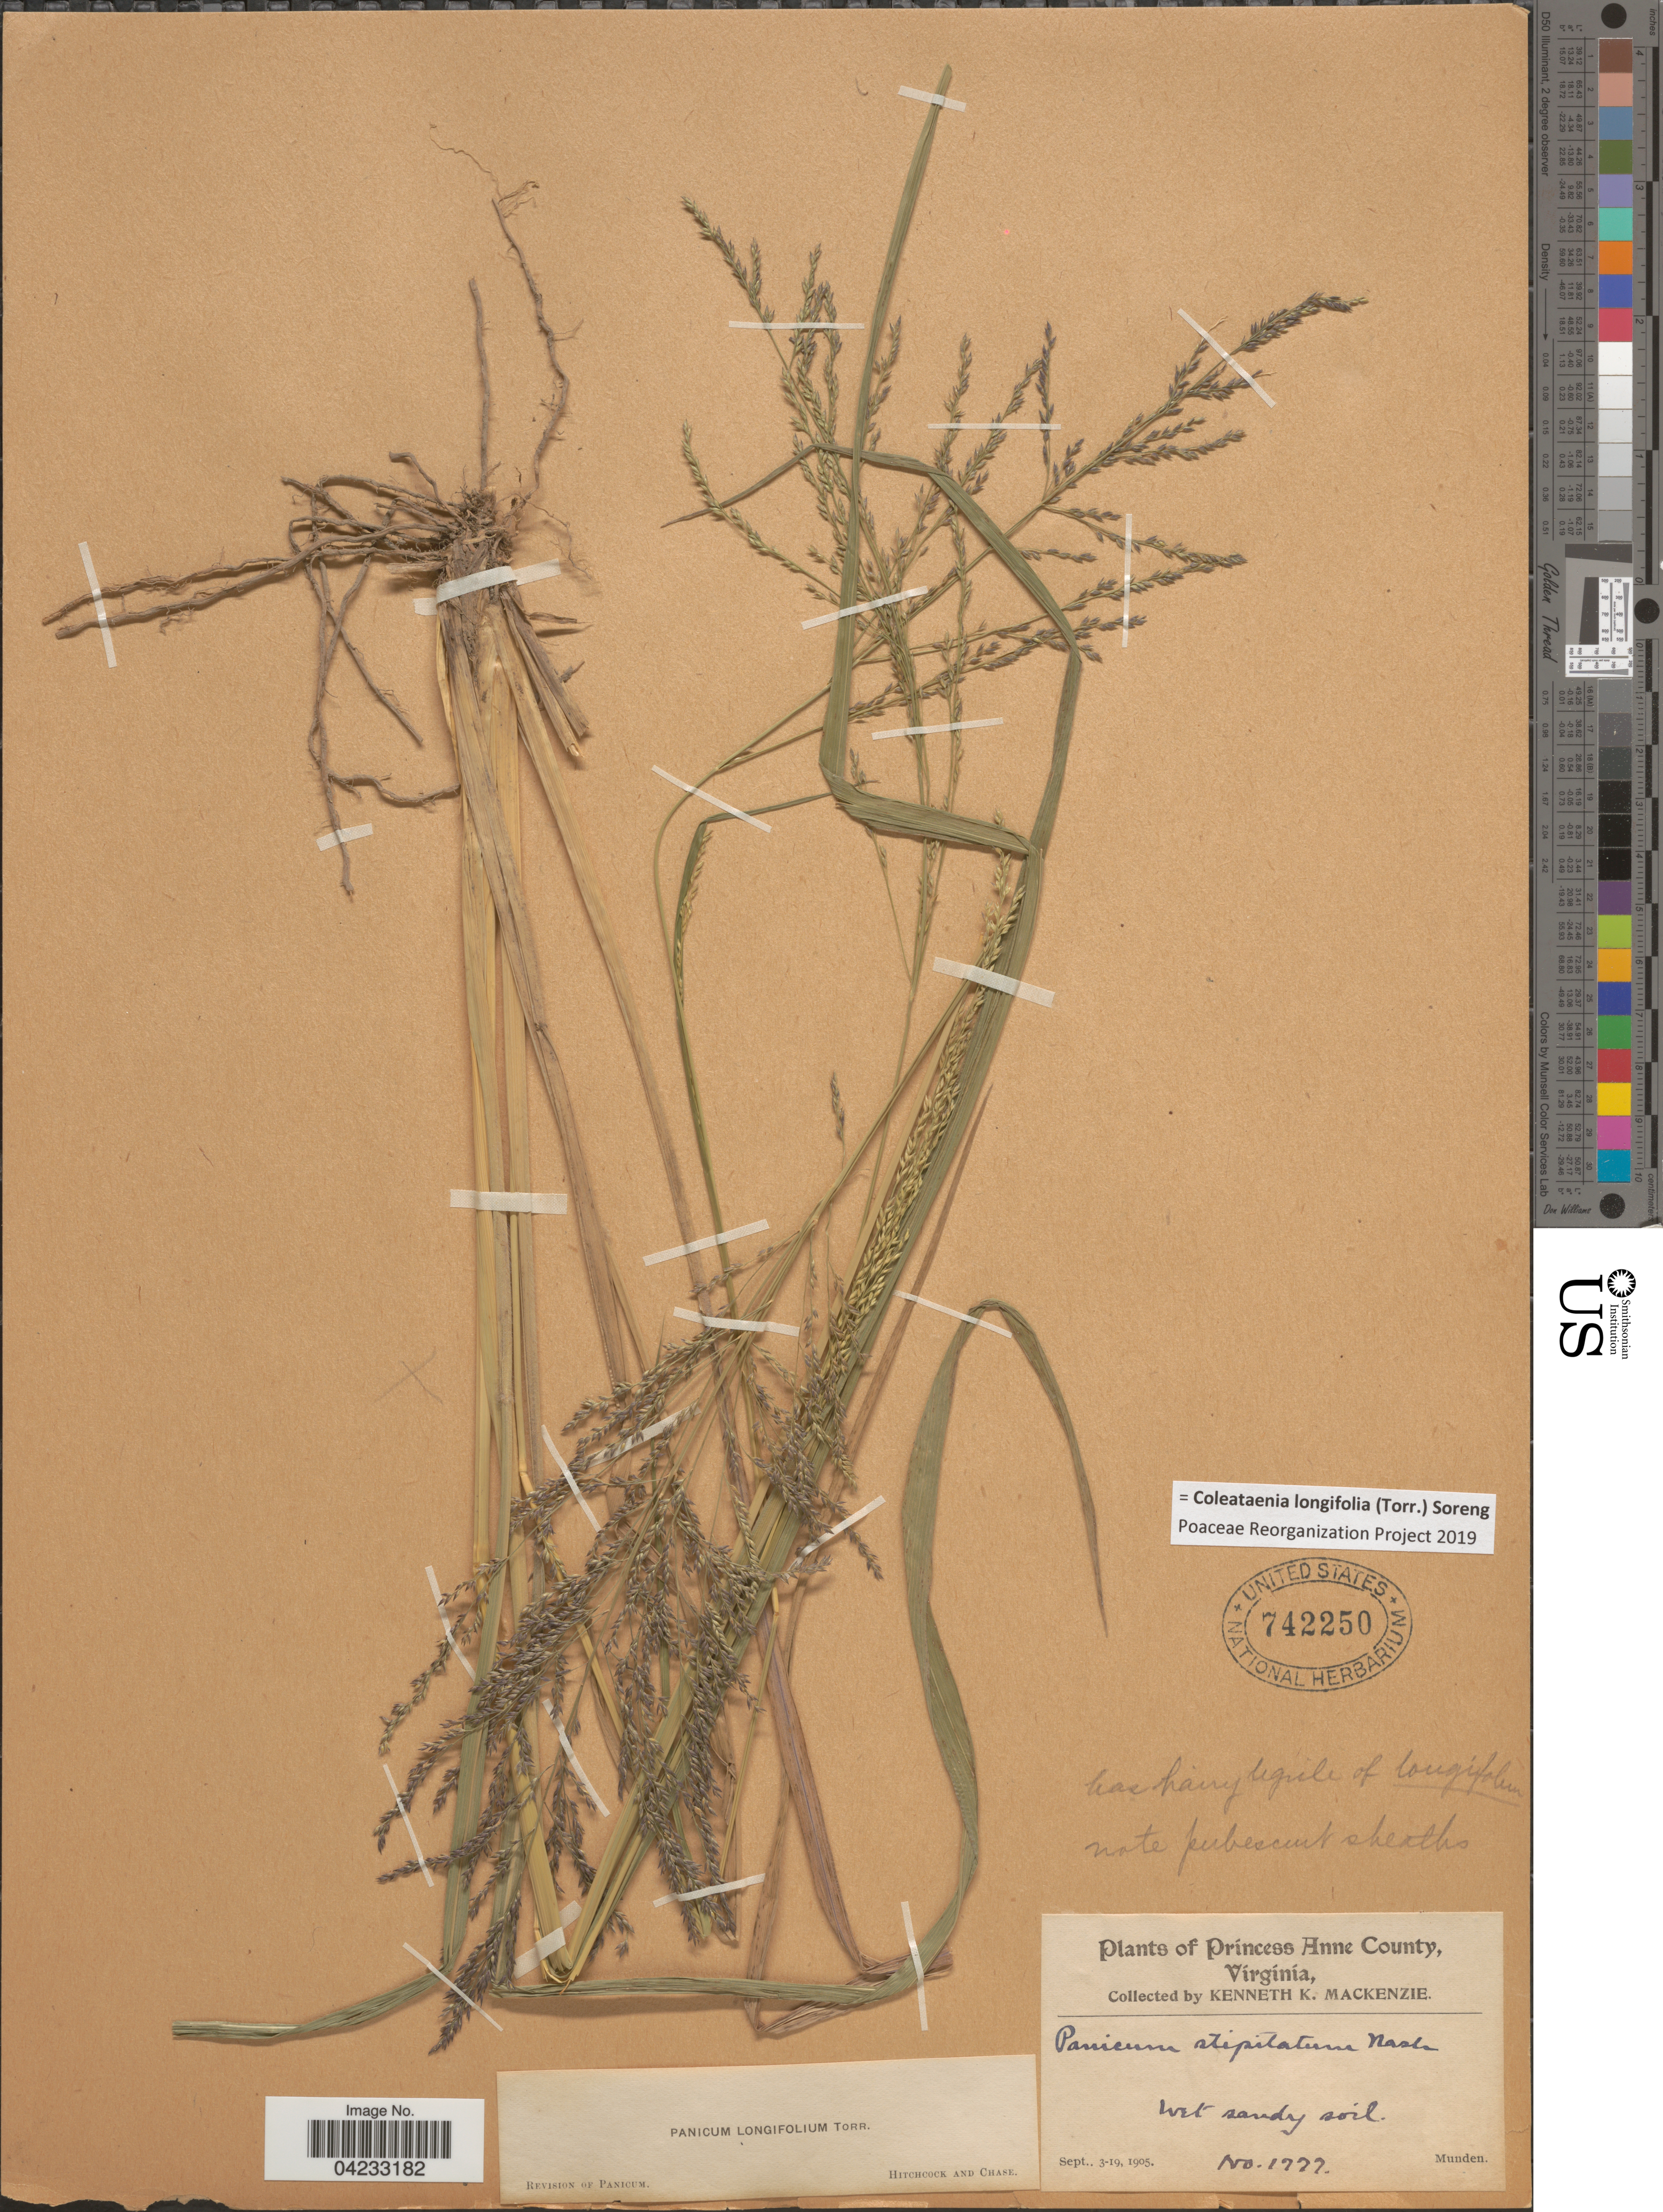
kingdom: Plantae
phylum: Tracheophyta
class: Liliopsida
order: Poales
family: Poaceae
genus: Coleataenia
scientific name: Coleataenia longifolia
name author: (Torr.) Soreng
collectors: K. K. Mackenzie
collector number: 1777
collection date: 1905-09-03/1905-09-19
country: United States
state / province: Virginia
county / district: City of Virginia Beach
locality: Princess Anne (=historic county name)County. Wet sandy soil.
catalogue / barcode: US 742250